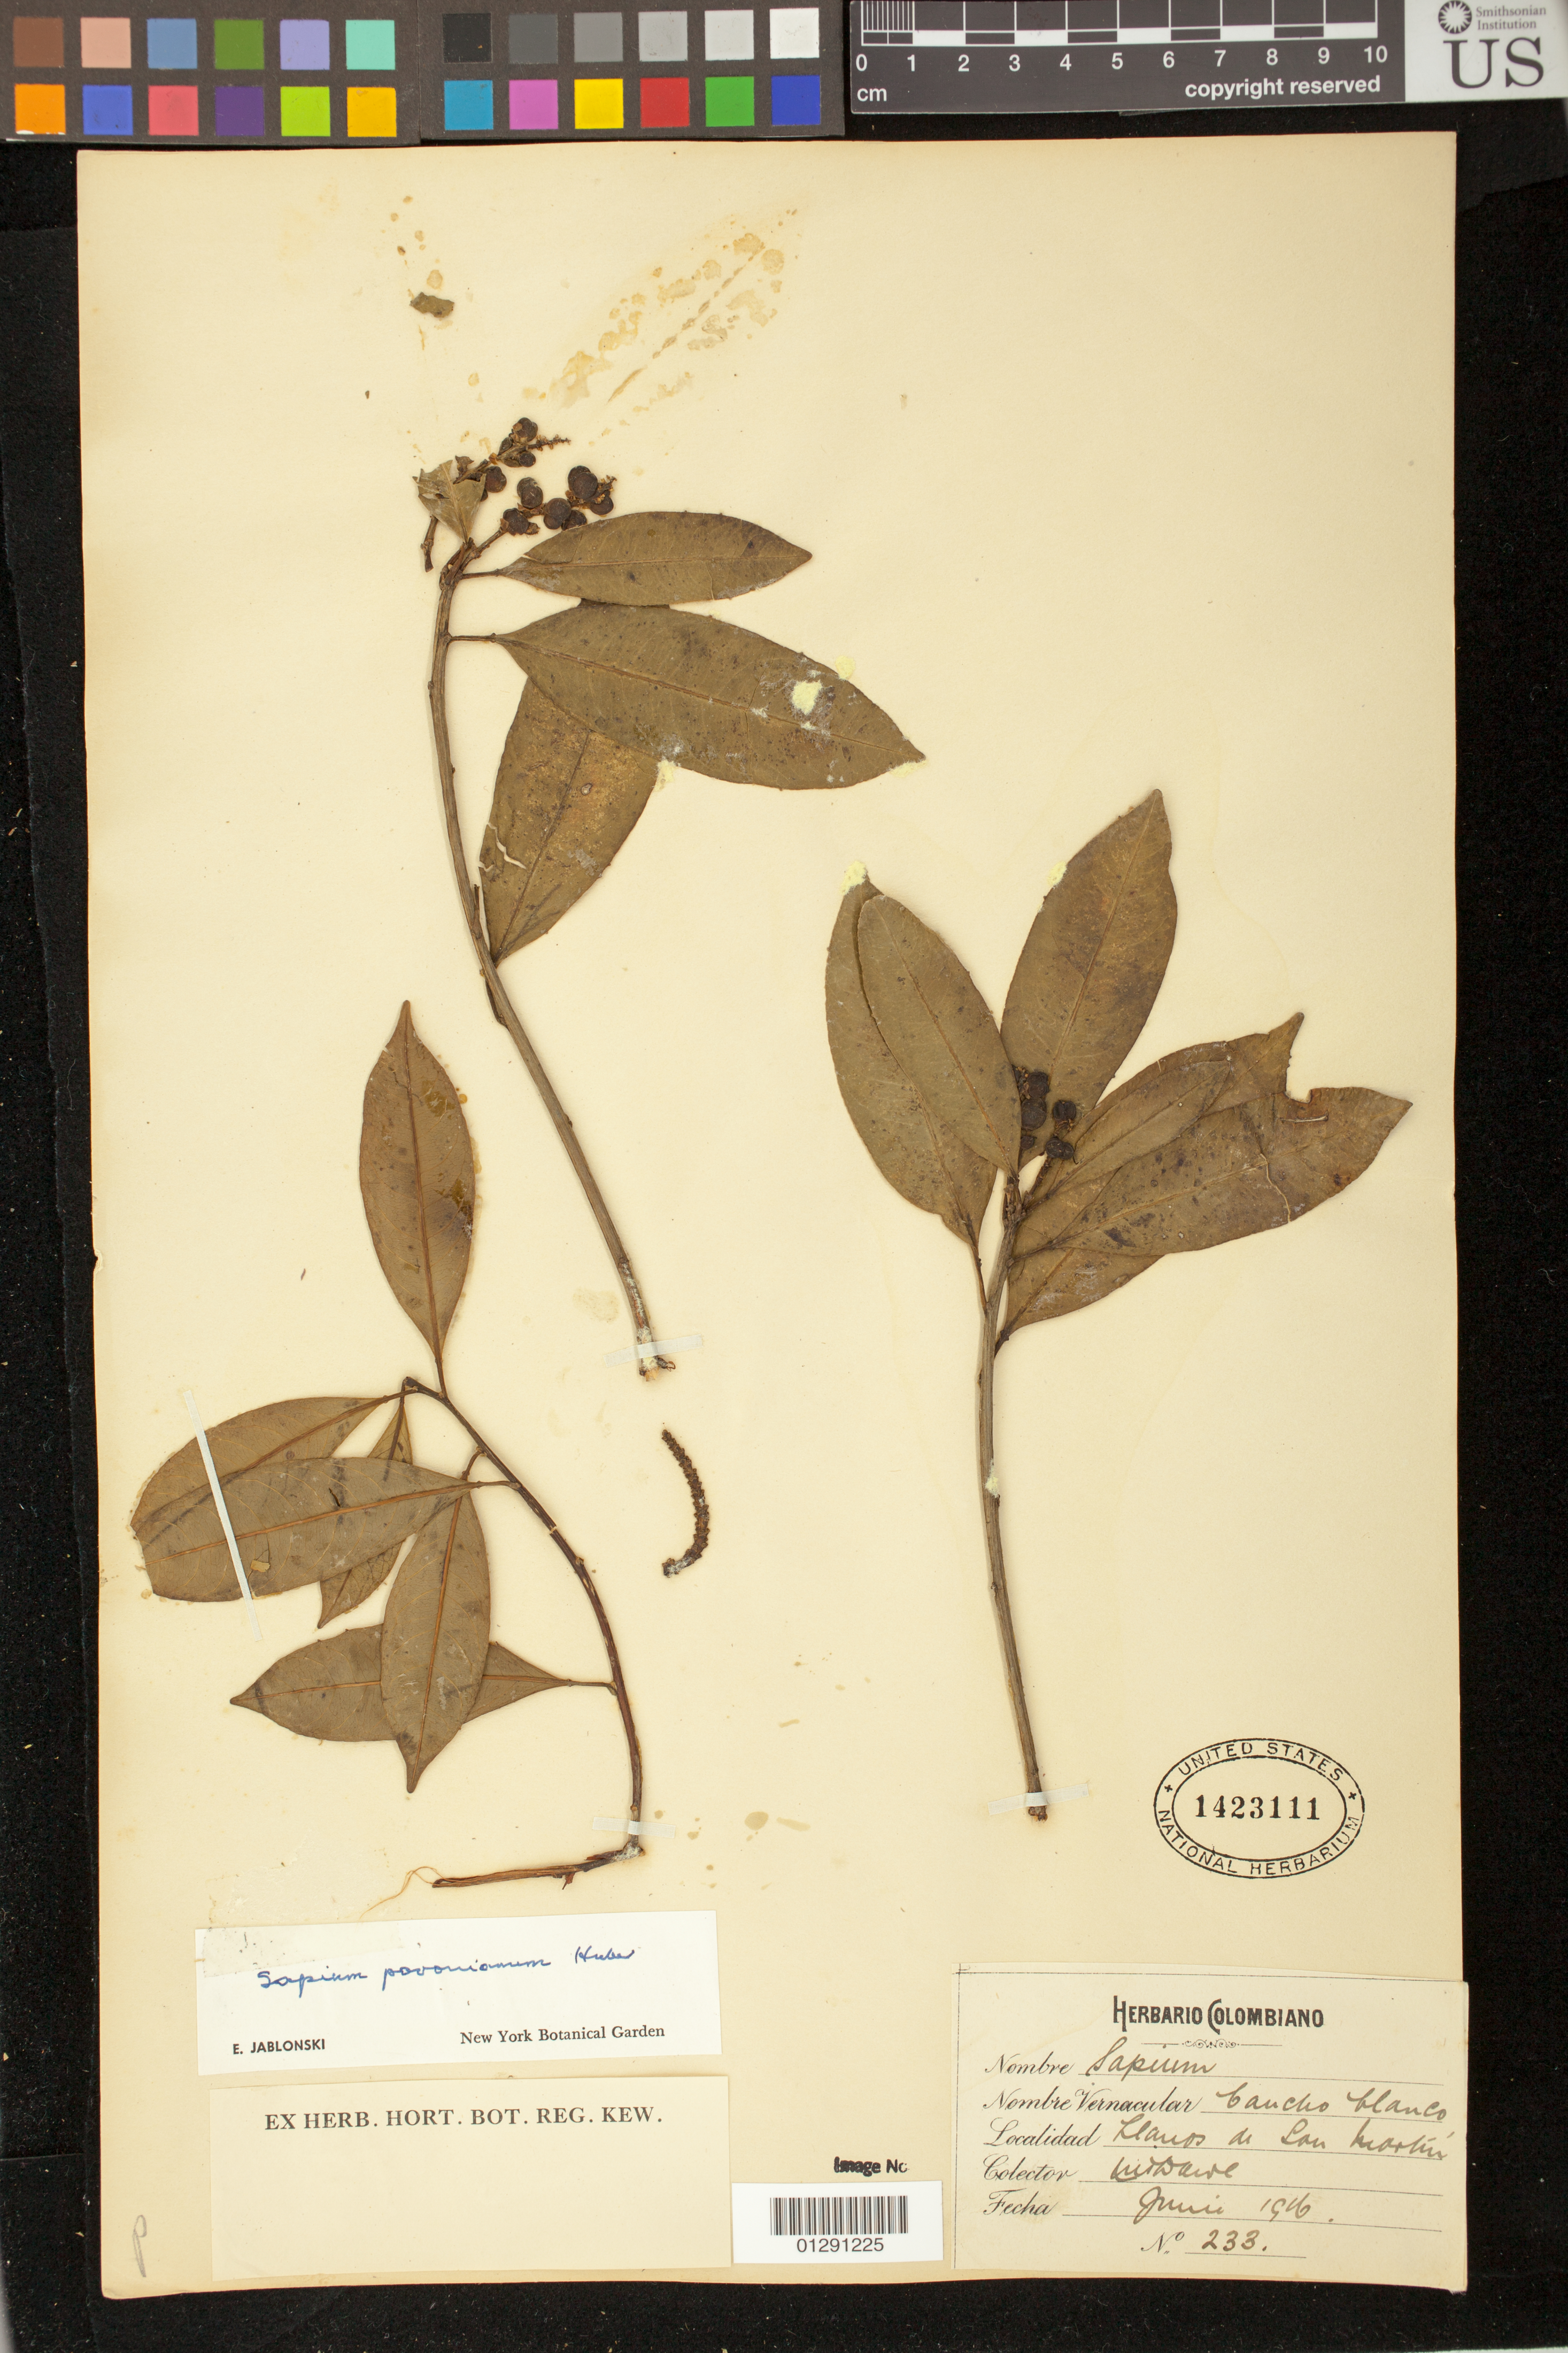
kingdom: Plantae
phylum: Tracheophyta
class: Magnoliopsida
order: Malpighiales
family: Euphorbiaceae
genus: Sapium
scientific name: Sapium glandulatum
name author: (Vell.) Pax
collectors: M. T. Dawe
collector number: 233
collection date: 1916-06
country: Colombia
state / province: Meta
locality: Llanos de San Martin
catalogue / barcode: US 1423111